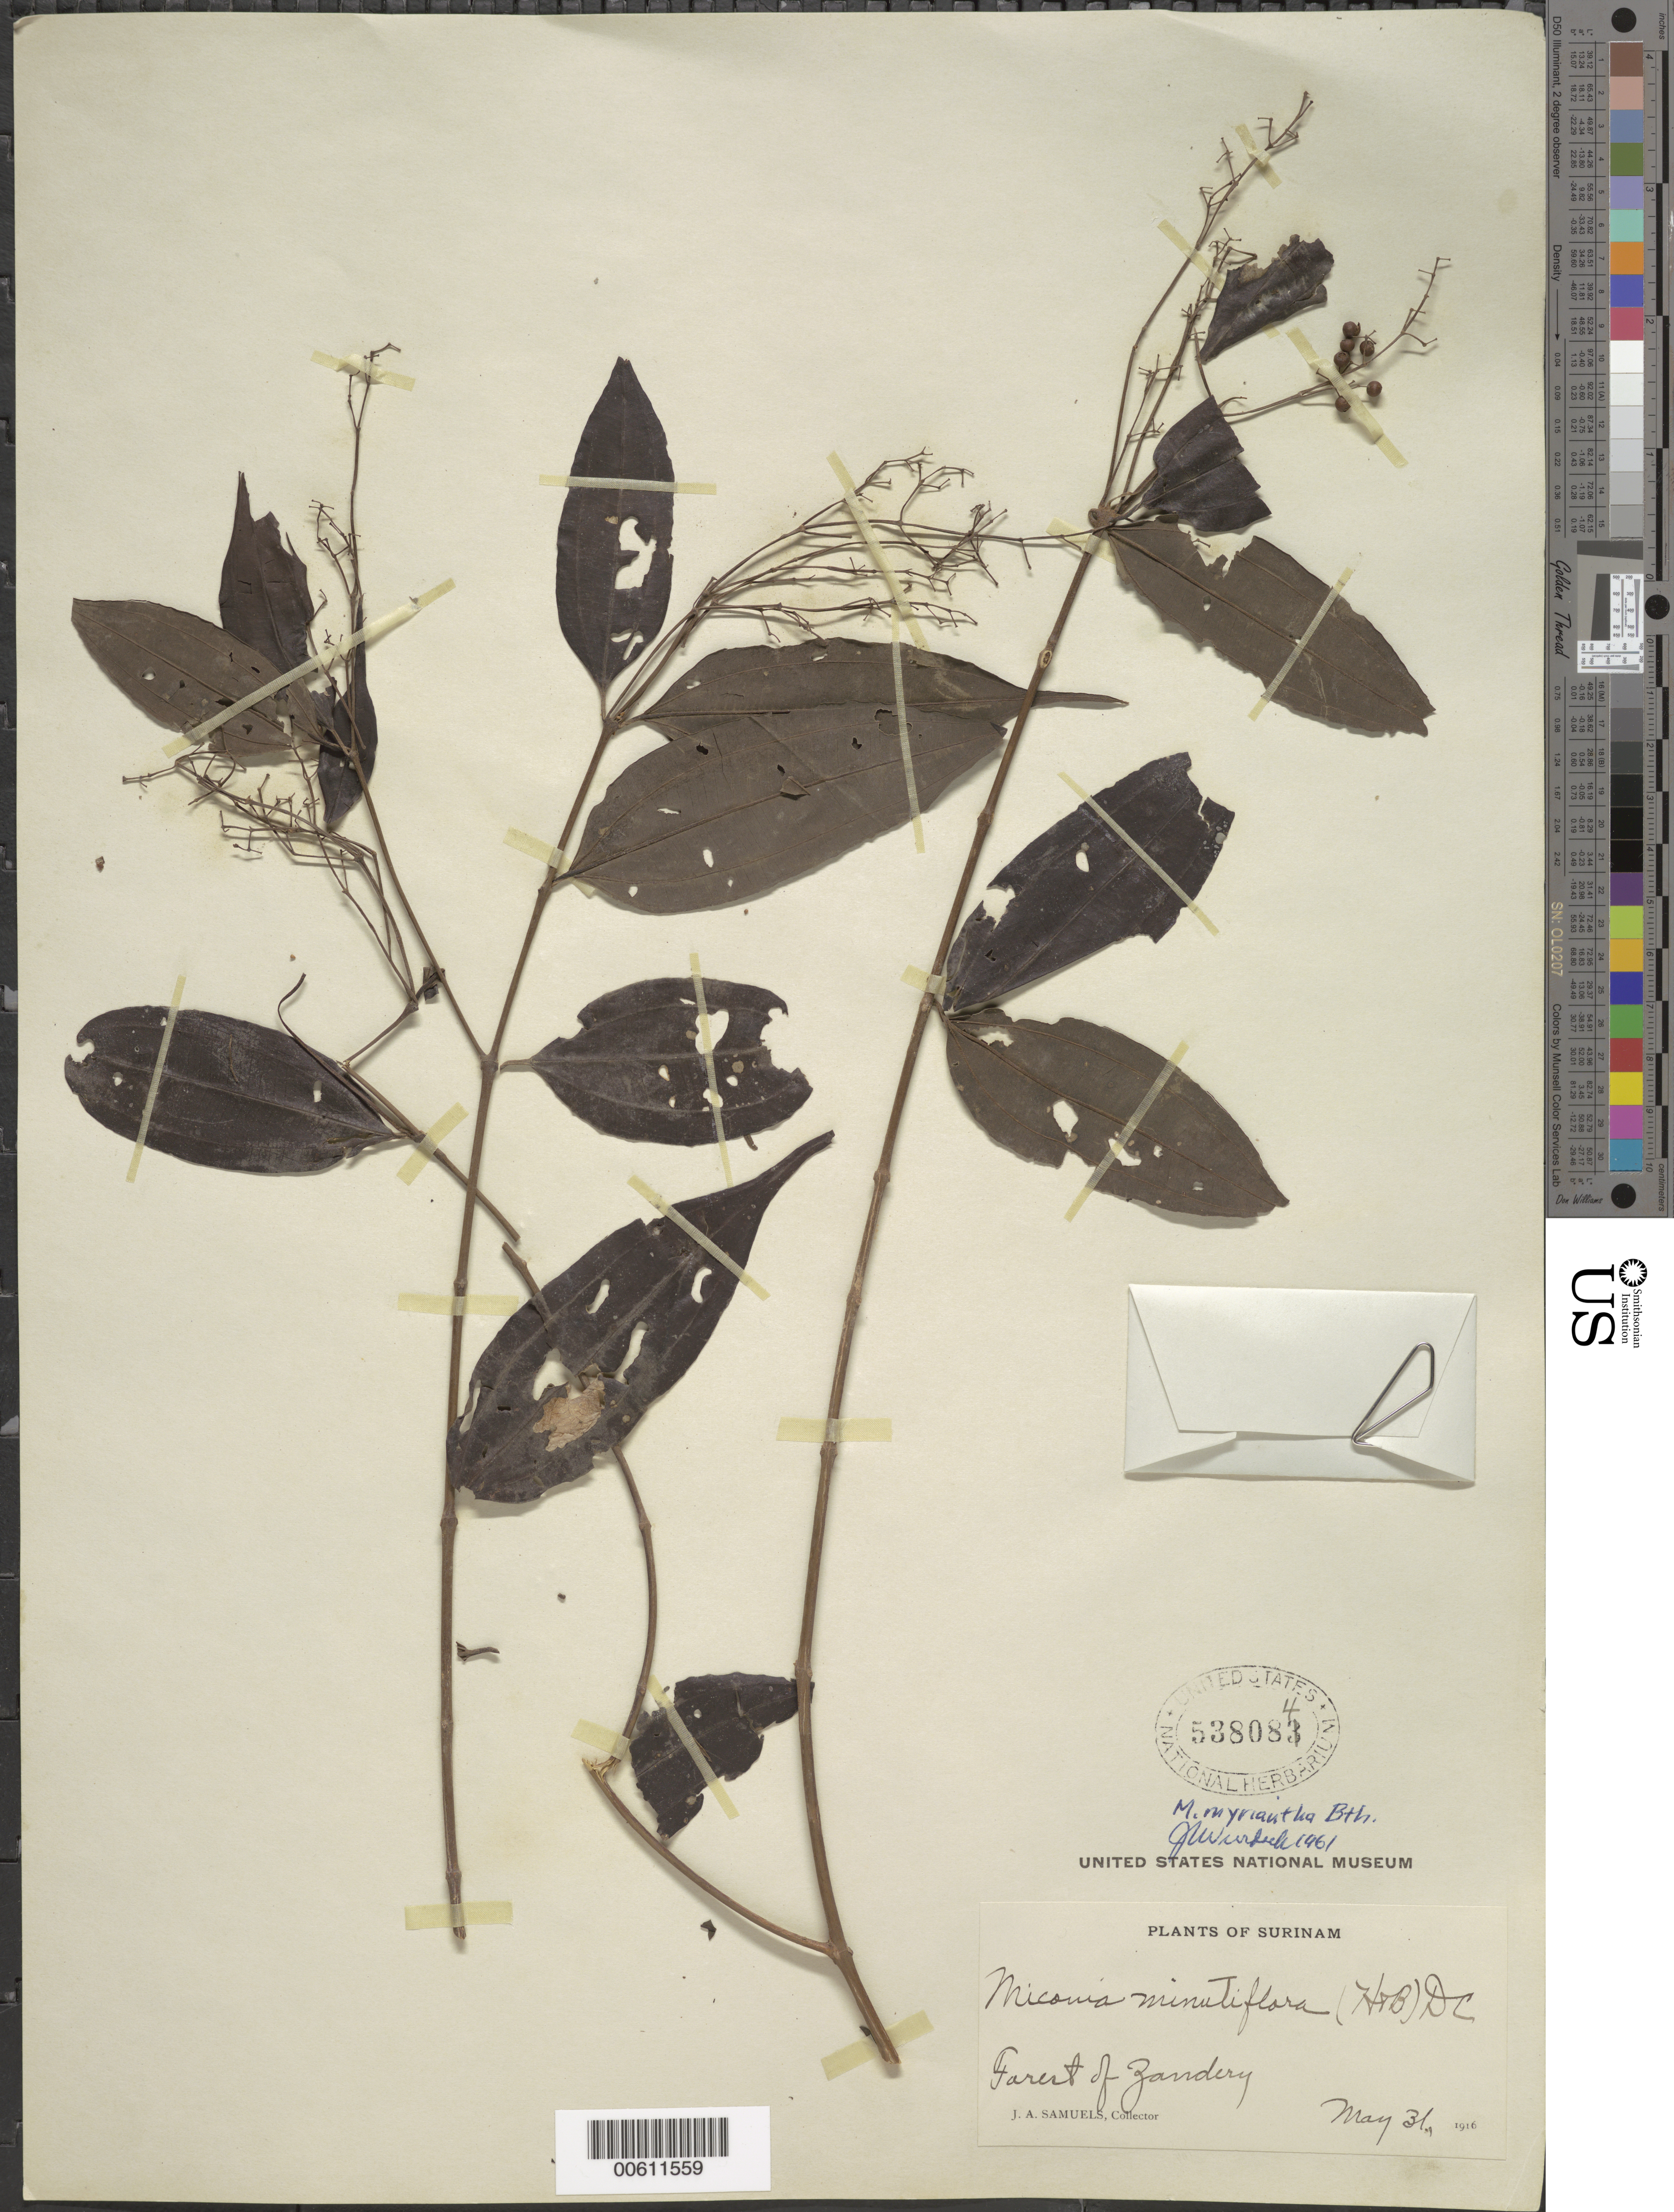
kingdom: Plantae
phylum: Tracheophyta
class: Magnoliopsida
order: Myrtales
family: Melastomataceae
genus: Miconia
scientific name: Miconia myriantha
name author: Benth.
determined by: Wurdack, John J., (US), US (UNITED STATES)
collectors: J. A. Samuels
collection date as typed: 31-May-16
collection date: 1916-05-31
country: Suriname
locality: Zanderij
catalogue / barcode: US 538084